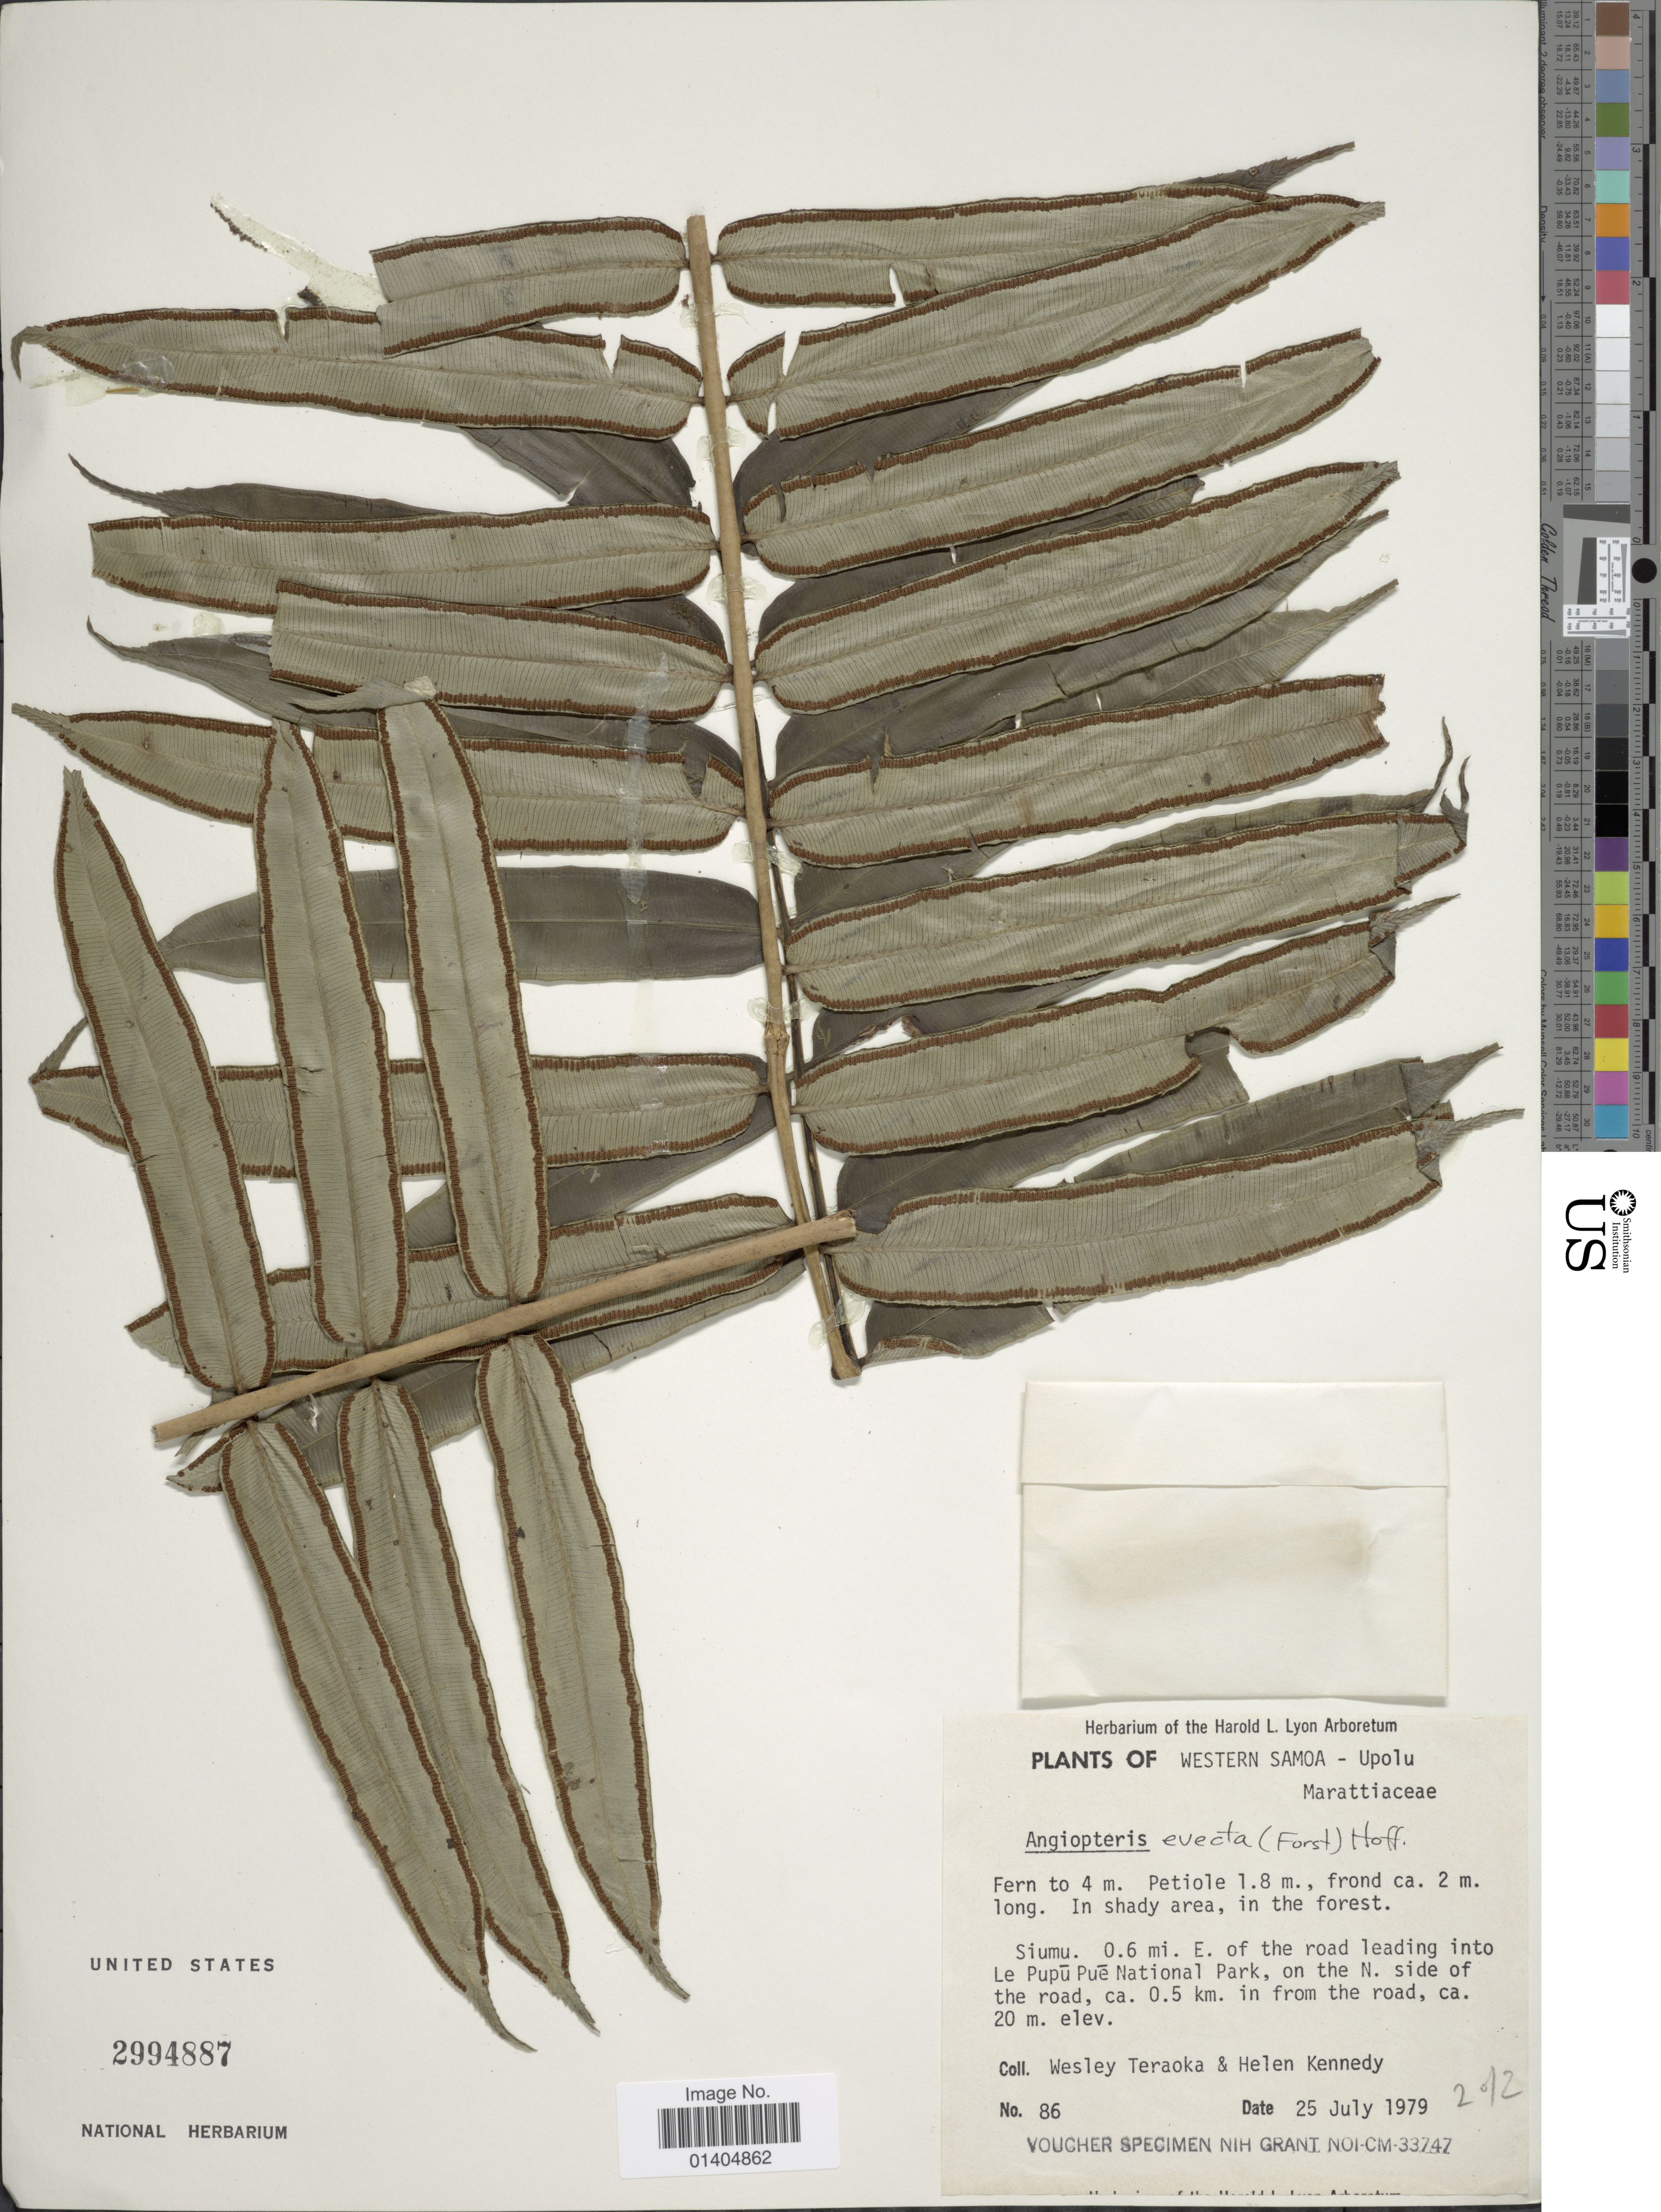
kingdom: Plantae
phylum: Tracheophyta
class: Polypodiopsida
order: Marattiales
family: Marattiaceae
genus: Angiopteris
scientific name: Angiopteris evecta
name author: (G. Forst.) Hoffm.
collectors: W. Teraoka & H. Kennedy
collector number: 86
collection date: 1979-07-25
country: Samoa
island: Upolu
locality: Siumu. 06 mi. E of the road leading into Le Pupu Pue National Park, on the N. side of the road, ca. 0.5 km in from the road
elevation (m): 20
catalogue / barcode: US 2994887